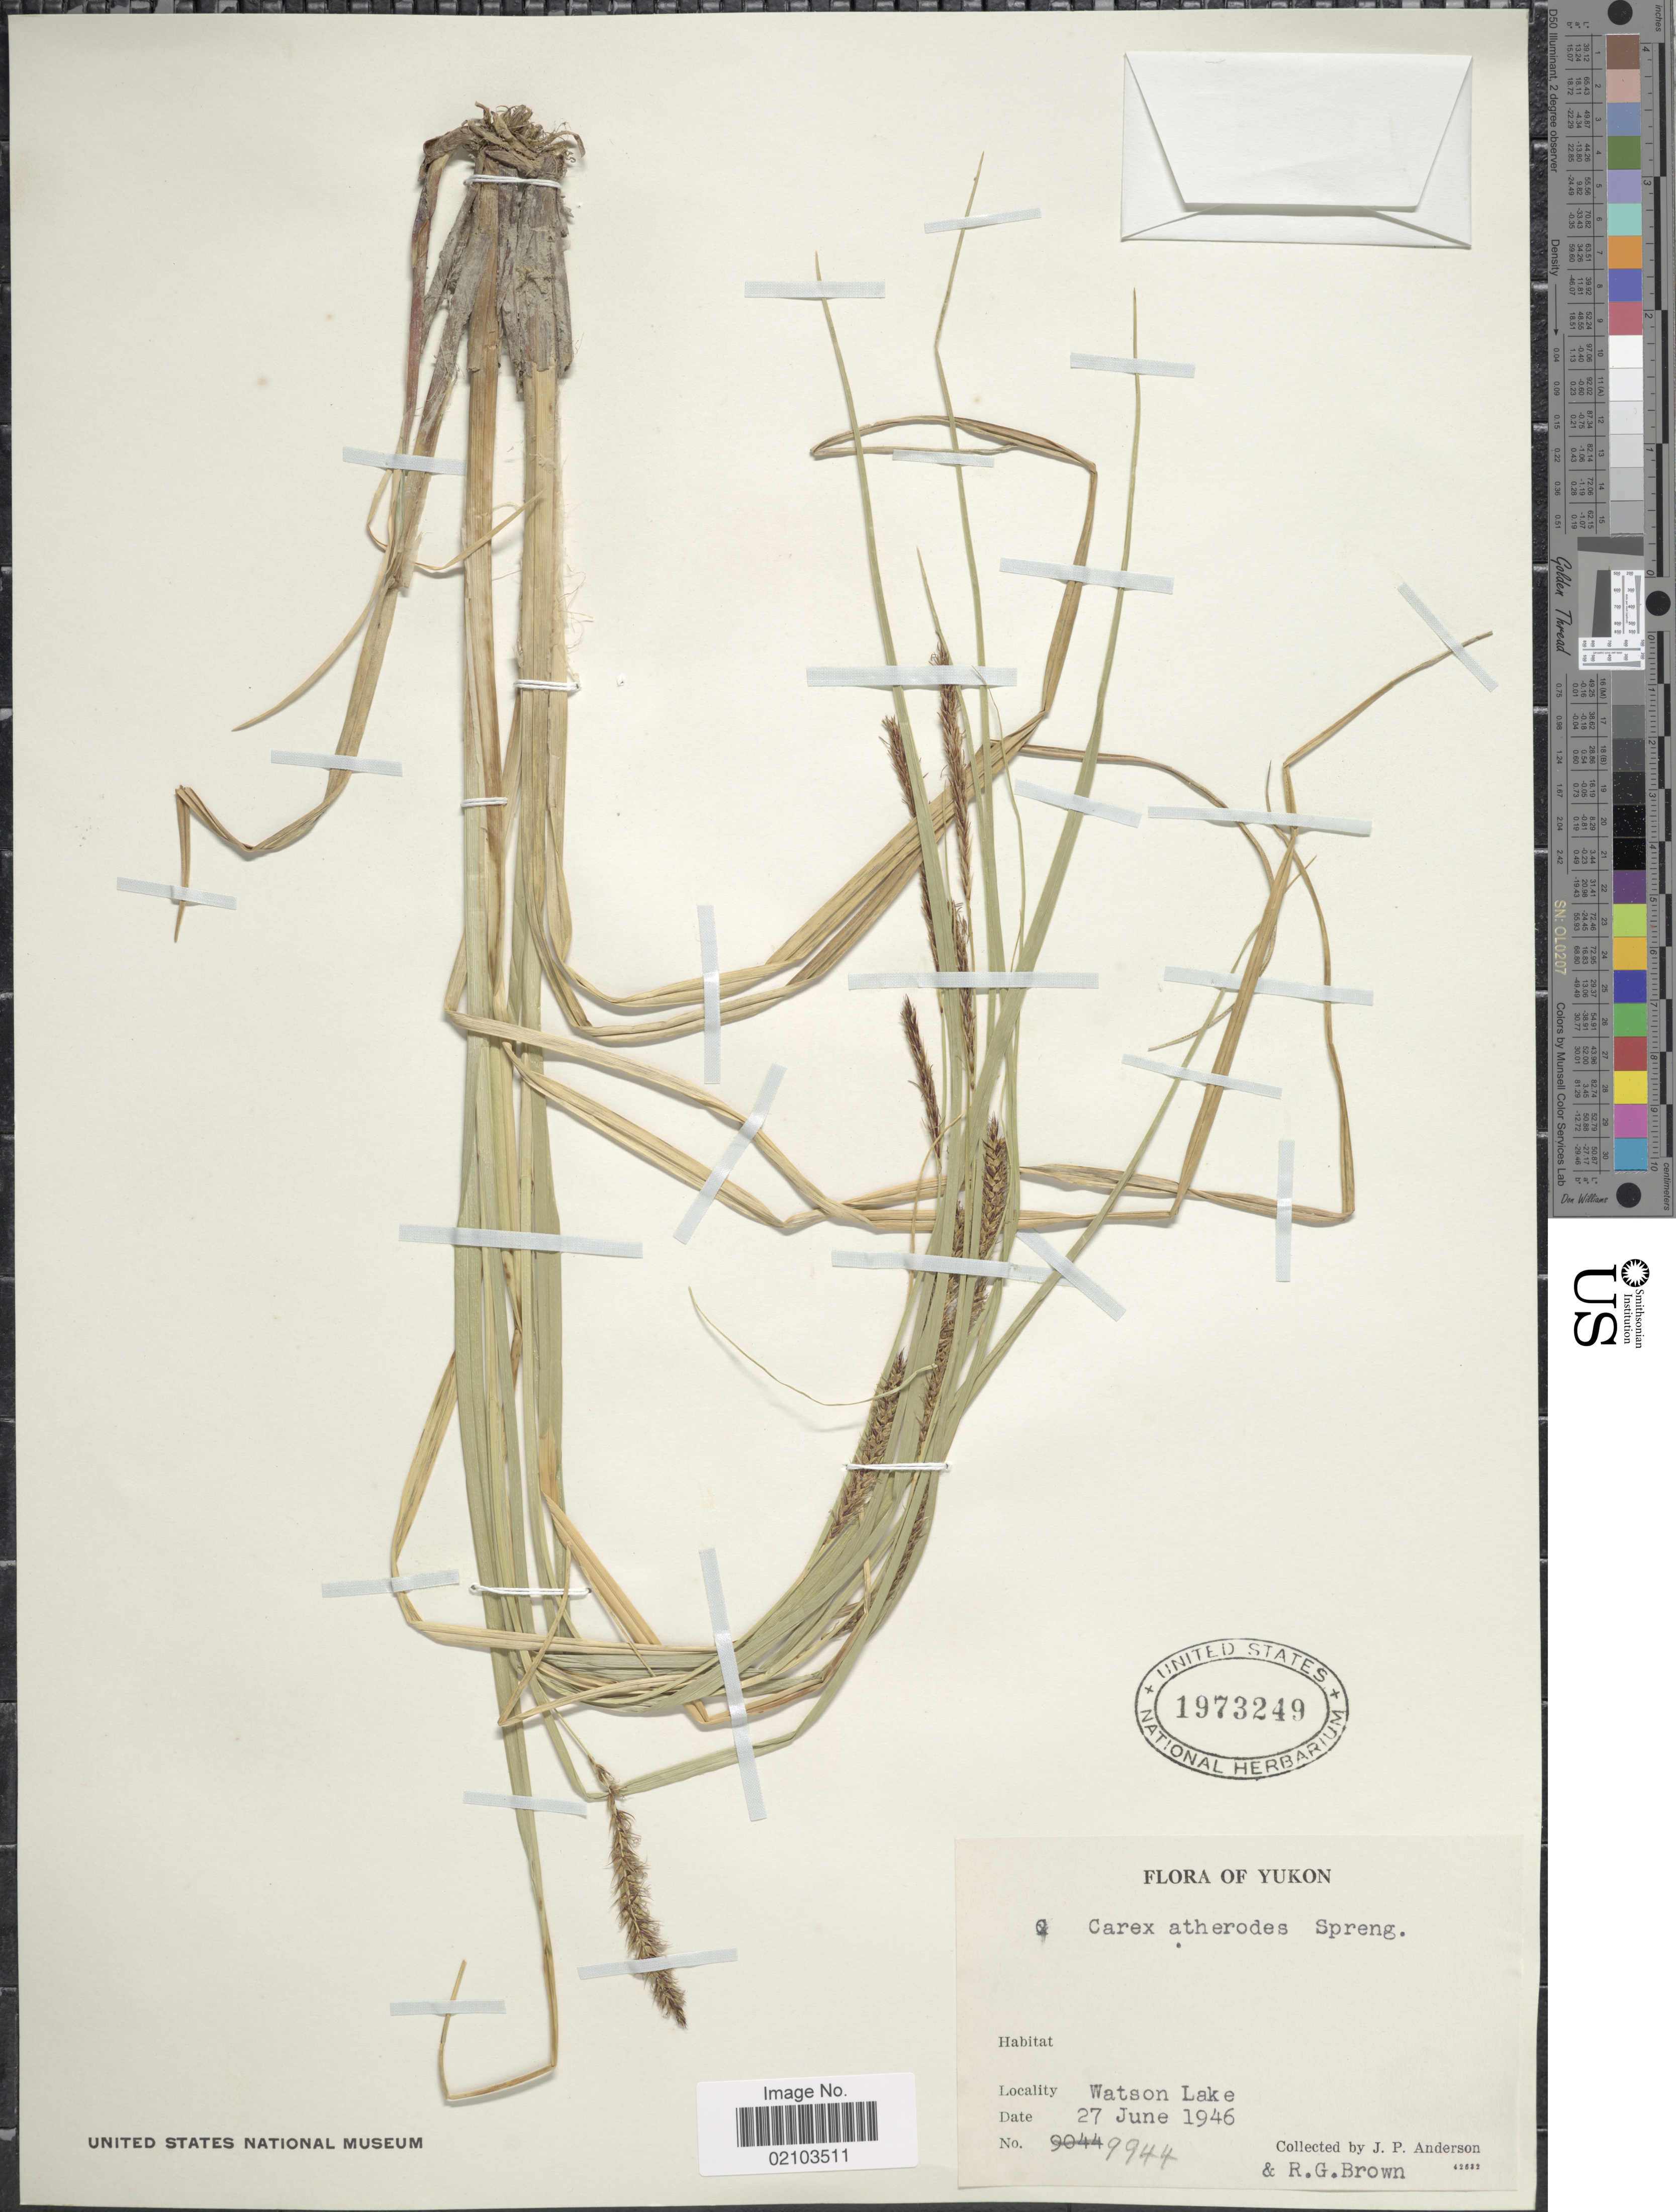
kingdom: Plantae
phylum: Tracheophyta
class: Liliopsida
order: Poales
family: Cyperaceae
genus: Carex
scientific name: Carex atherodes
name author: Spreng.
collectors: J. P. Anderson & R. G. Brown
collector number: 9944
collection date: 1946-06-27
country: Canada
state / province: Yukon Territory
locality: Yukon, Watson Lake.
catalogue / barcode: US 1973249